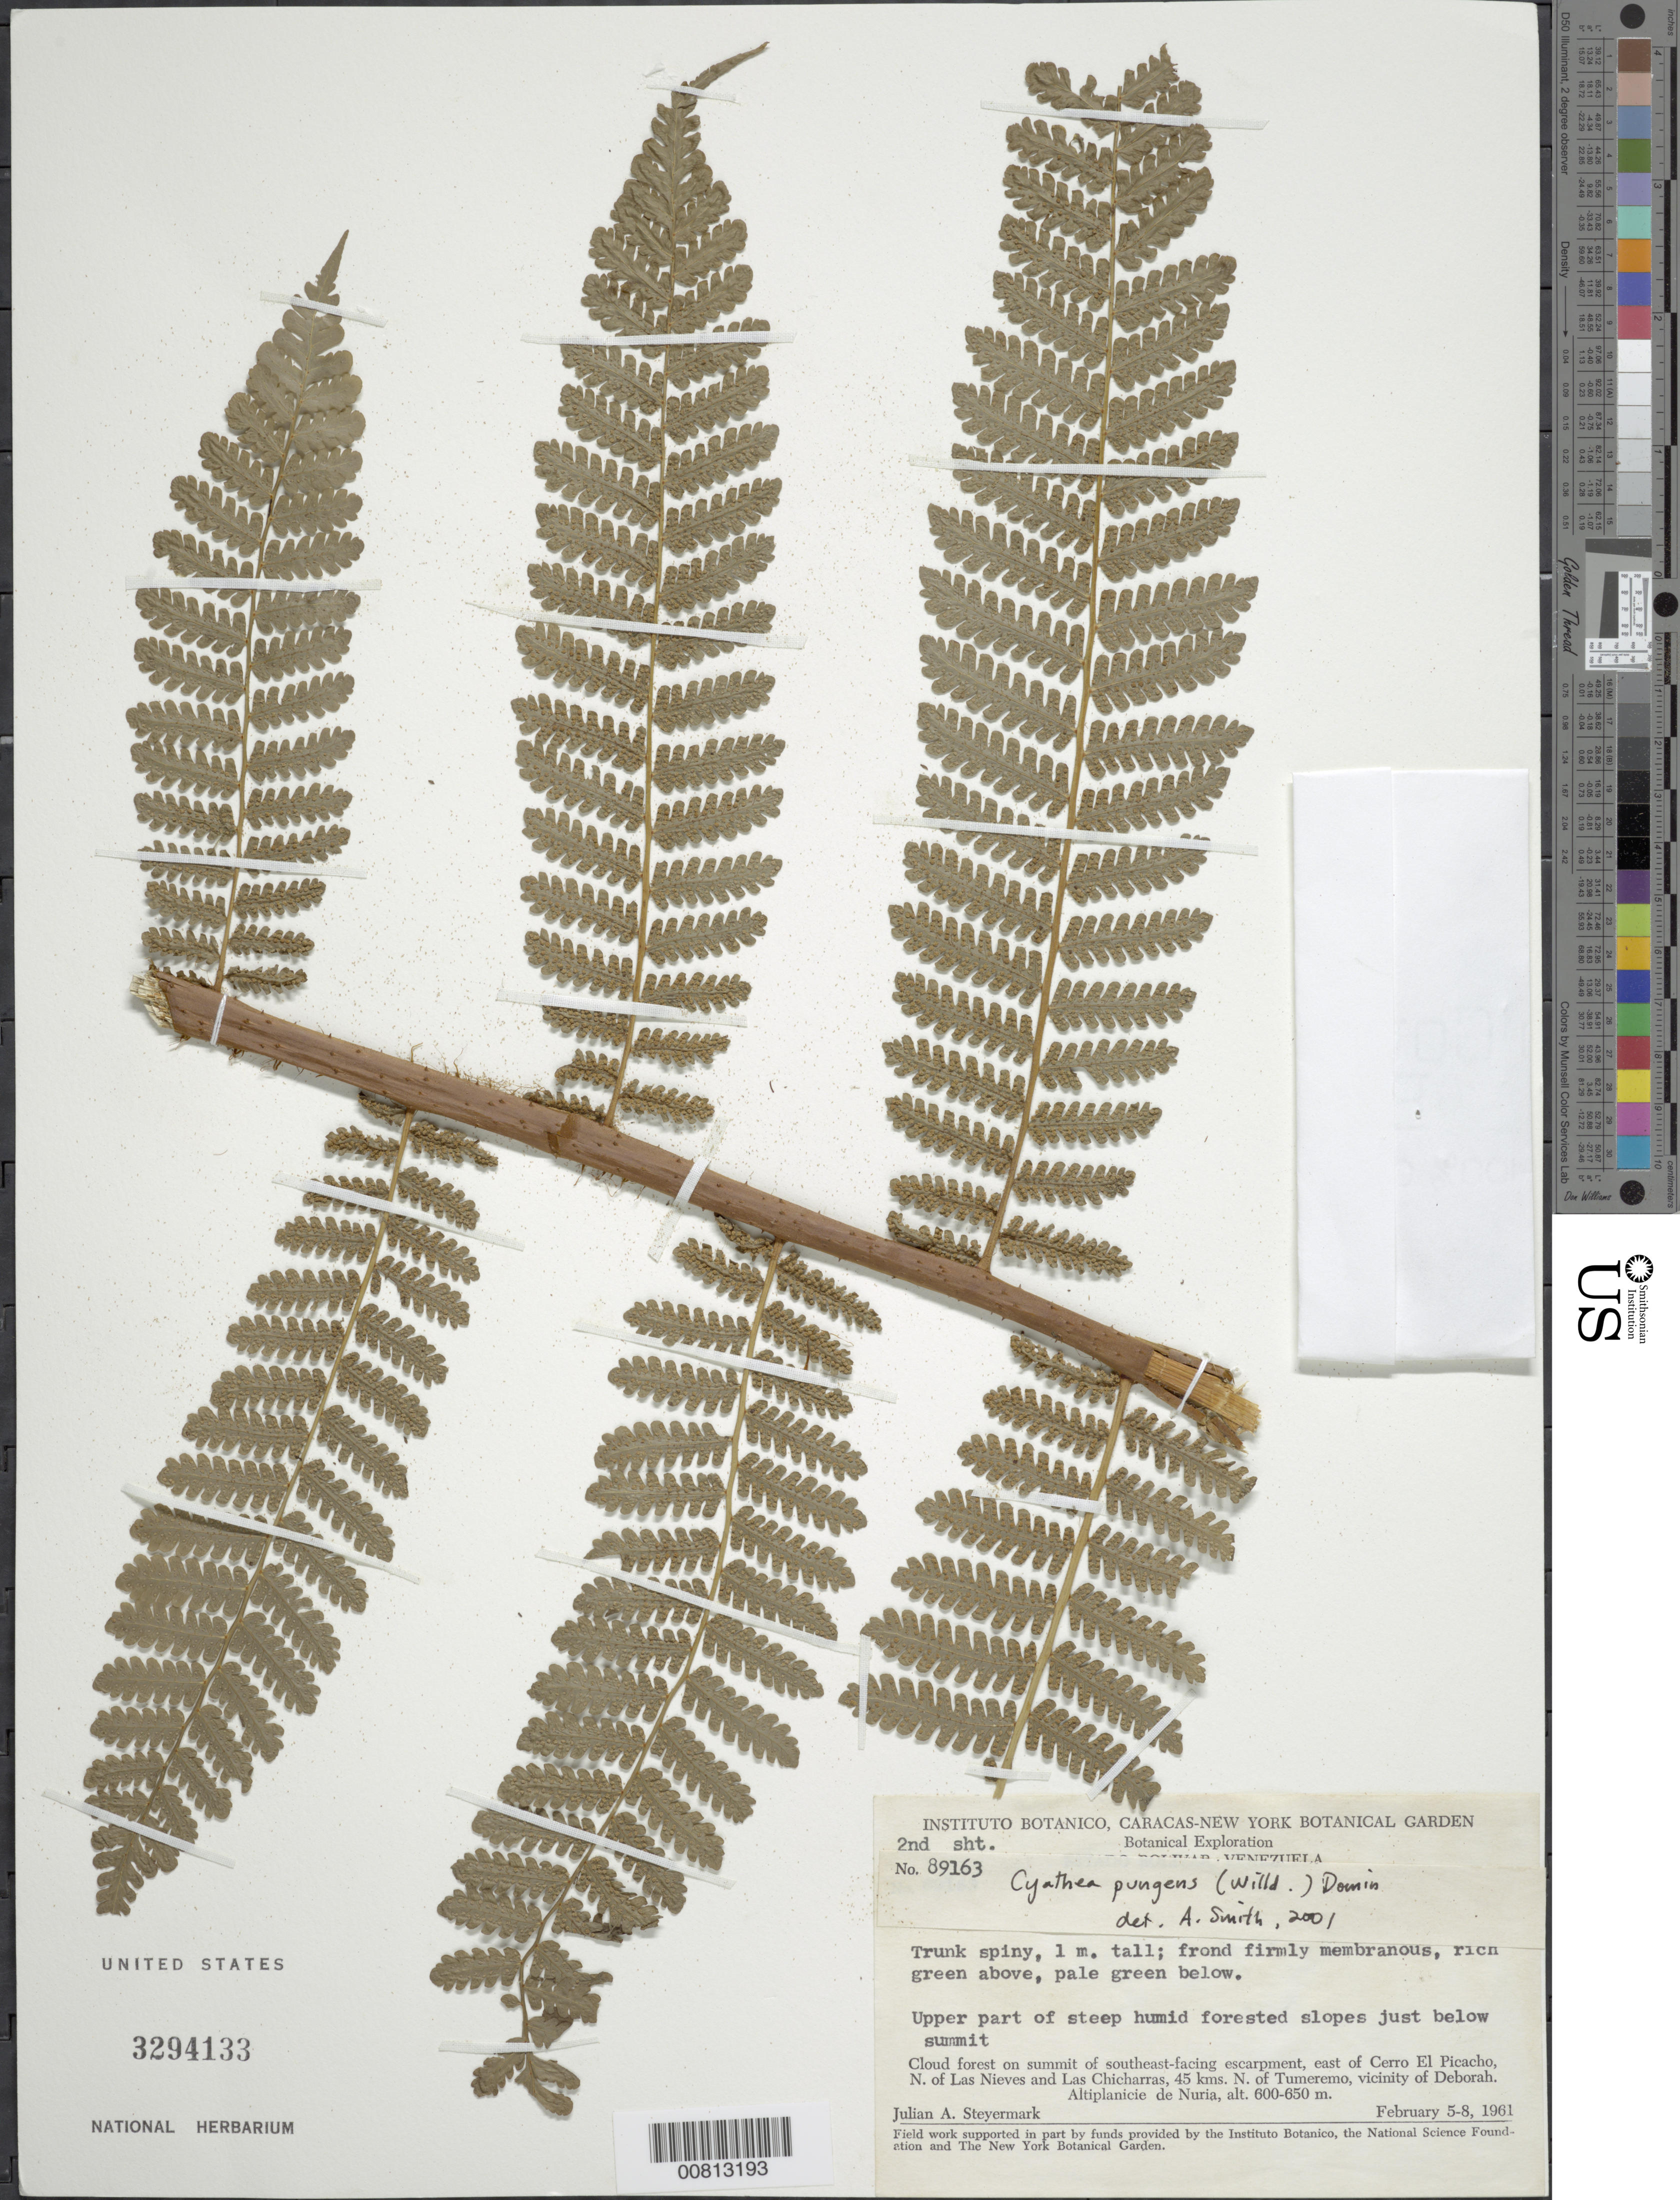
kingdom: Plantae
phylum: Tracheophyta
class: Polypodiopsida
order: Cyatheales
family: Cyatheaceae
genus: Cyathea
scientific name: Cyathea pungens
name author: (Willd.) Domin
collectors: J. Steyermark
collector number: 89163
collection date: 1961-02-05/1961-02-08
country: Venezuela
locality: Upper part of steep humid forested slopes just below summit, Cloud forest on summit of southeast-facing escarpment, east of Cerro El Picacho, N. of Las Nieves and Las Chicharras, 45 kms, N. of Tumeremo, vicinity of Deborah, Altiplanicie de Nuria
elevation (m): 600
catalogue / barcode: US 3294133